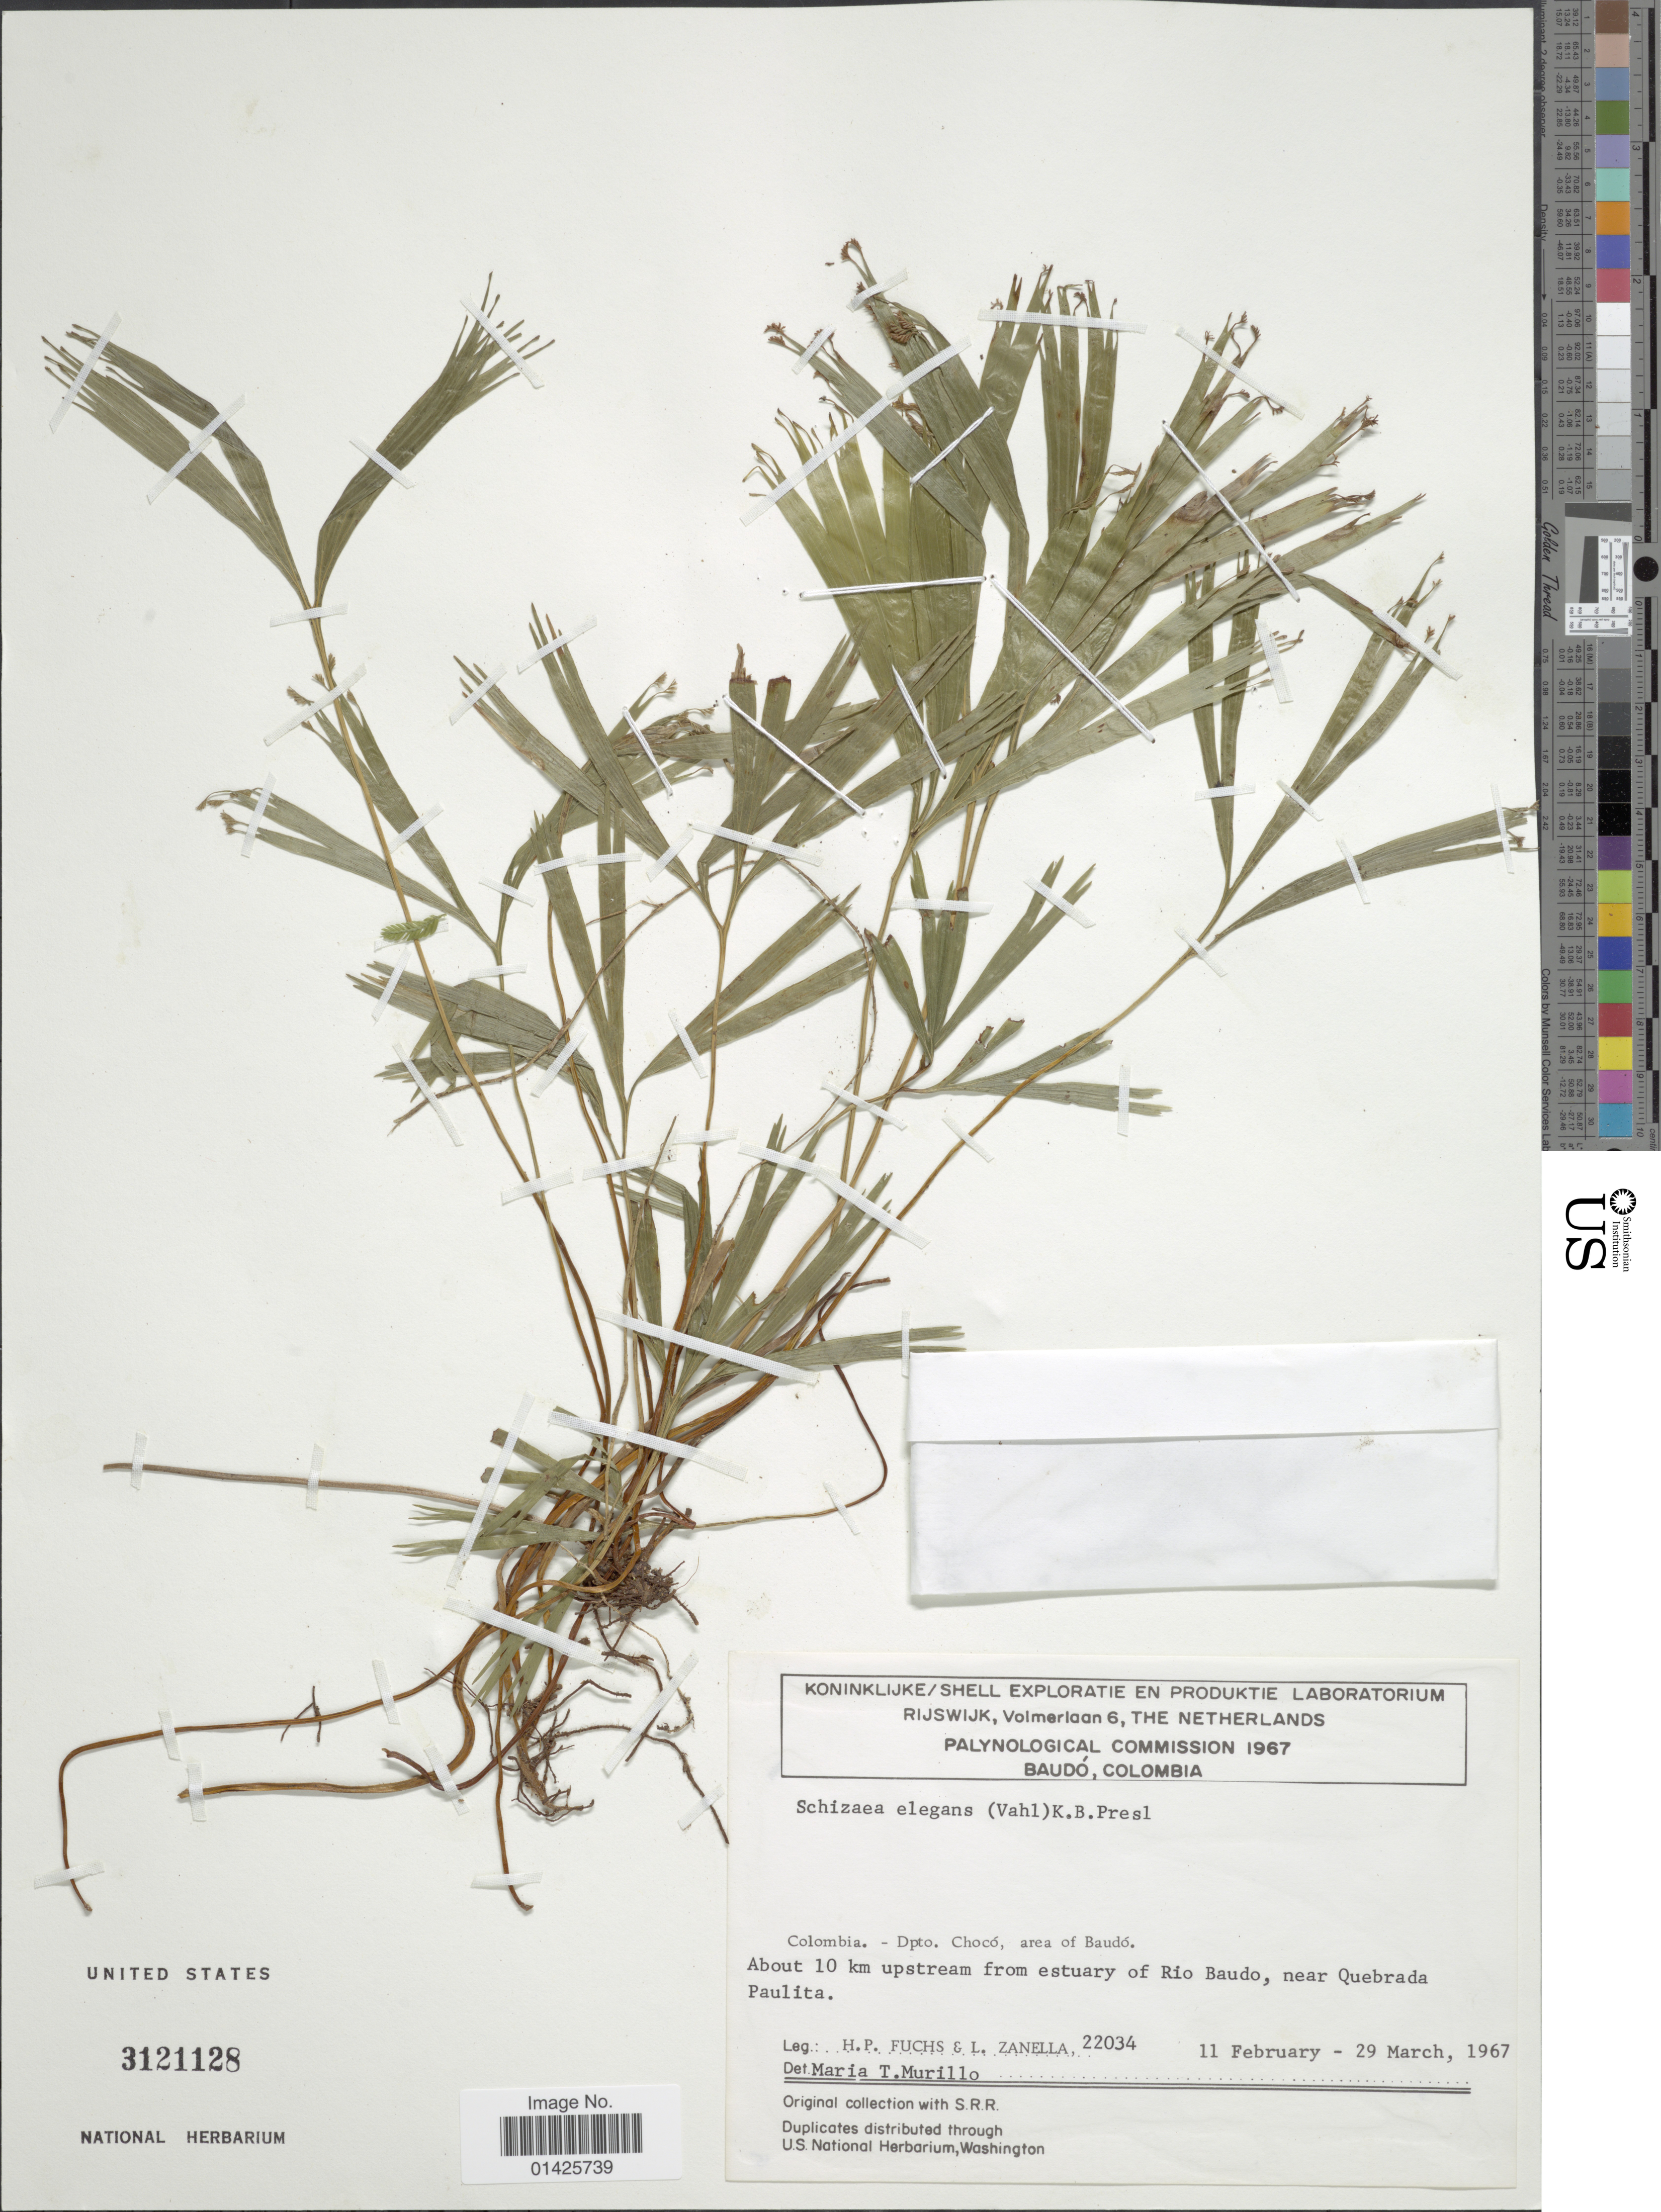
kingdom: Plantae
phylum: Tracheophyta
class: Polypodiopsida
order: Schizaeales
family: Schizaeaceae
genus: Schizaea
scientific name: Schizaea elegans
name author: (Vahl) Sw.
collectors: H. P. Fuchs & L. Zanella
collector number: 22034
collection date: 1967-02-11/1967-03-29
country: Colombia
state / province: Chocó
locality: Dpto. Chocó, area of Baudó, About 10 km upstream from estuary of Rio Baudo, near Quebrada Paulita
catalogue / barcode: US 3121128